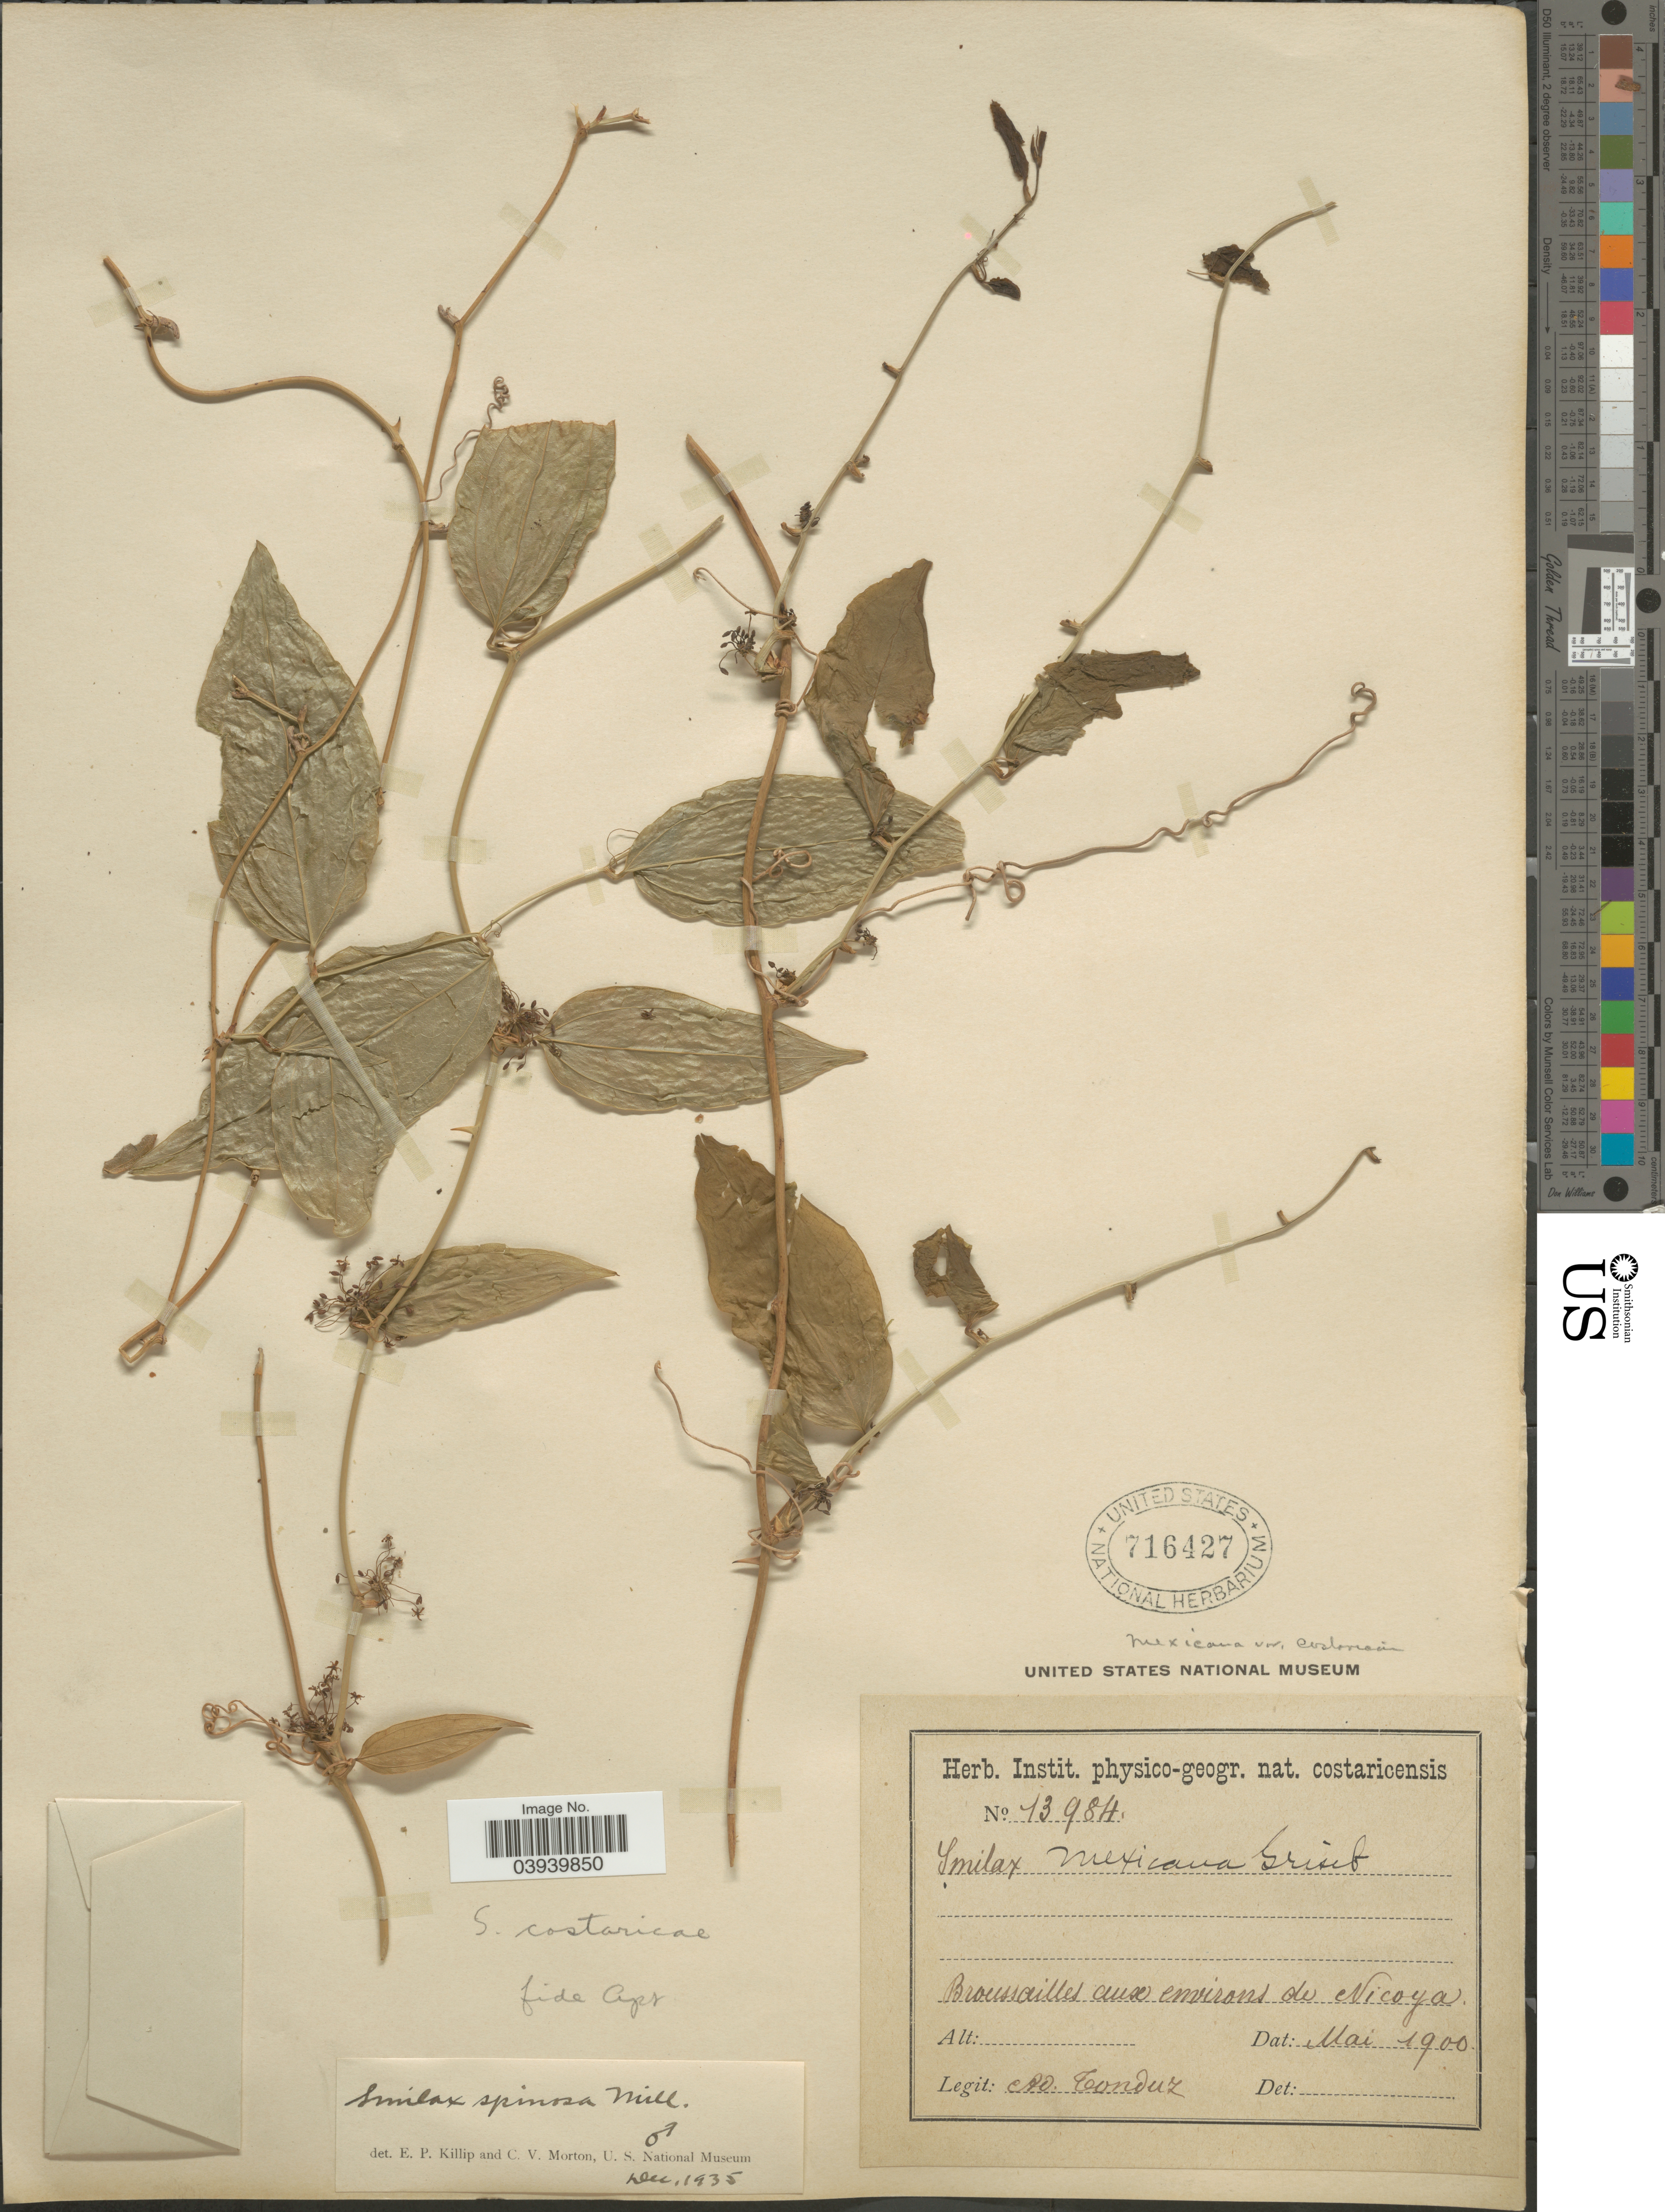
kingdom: Plantae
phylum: Tracheophyta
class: Liliopsida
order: Liliales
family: Smilacaceae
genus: Smilax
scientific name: Smilax spinosa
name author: Mill.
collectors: A. Tonduz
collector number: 13984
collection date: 1900-05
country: Costa Rica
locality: Broussailles aux environs de Nicoya.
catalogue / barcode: US 716427